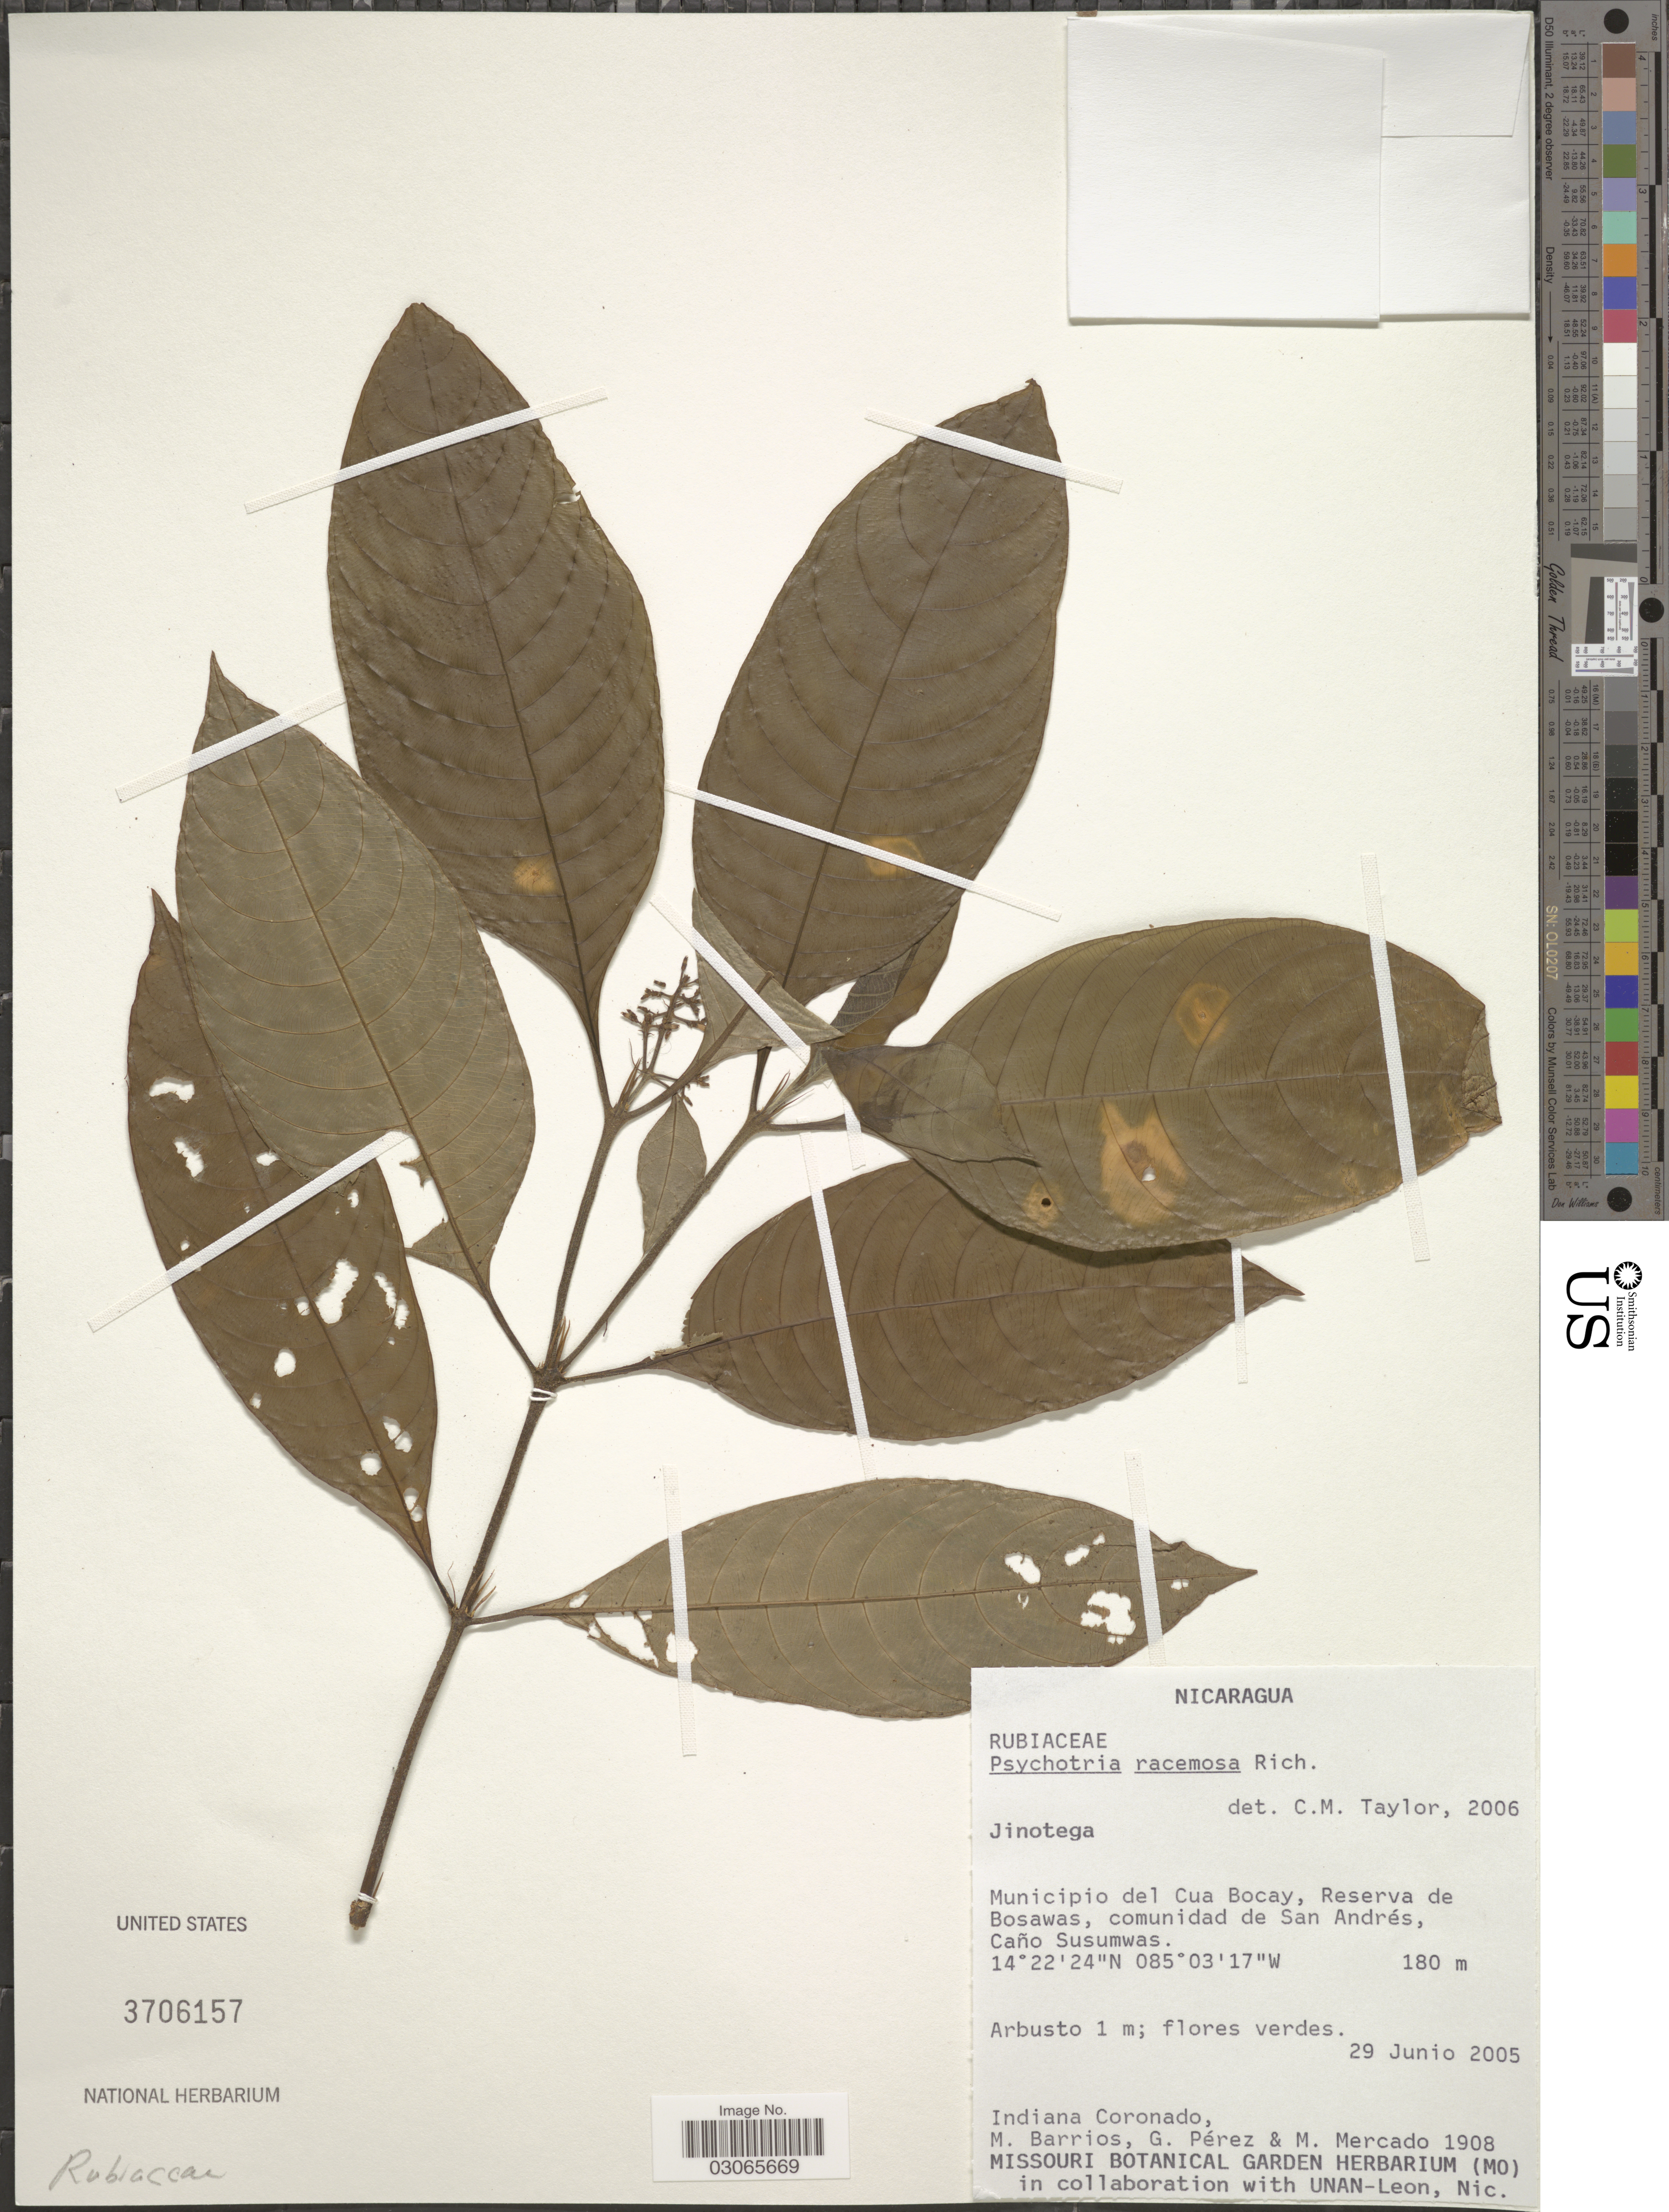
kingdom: Plantae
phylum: Tracheophyta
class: Magnoliopsida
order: Gentianales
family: Rubiaceae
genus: Psychotria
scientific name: Psychotria racemosa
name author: (Aubl.) Raeuschel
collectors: I. Coronado, M. Barrios, G. Perez & M. Mercado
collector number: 1908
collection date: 2005-06-29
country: Nicaragua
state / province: Jinotega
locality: Municipio del Cua Bocay, Reserva de Bosawas, comunidad de San Andrés, Caño Susumwas.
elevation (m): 180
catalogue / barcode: US 3706157